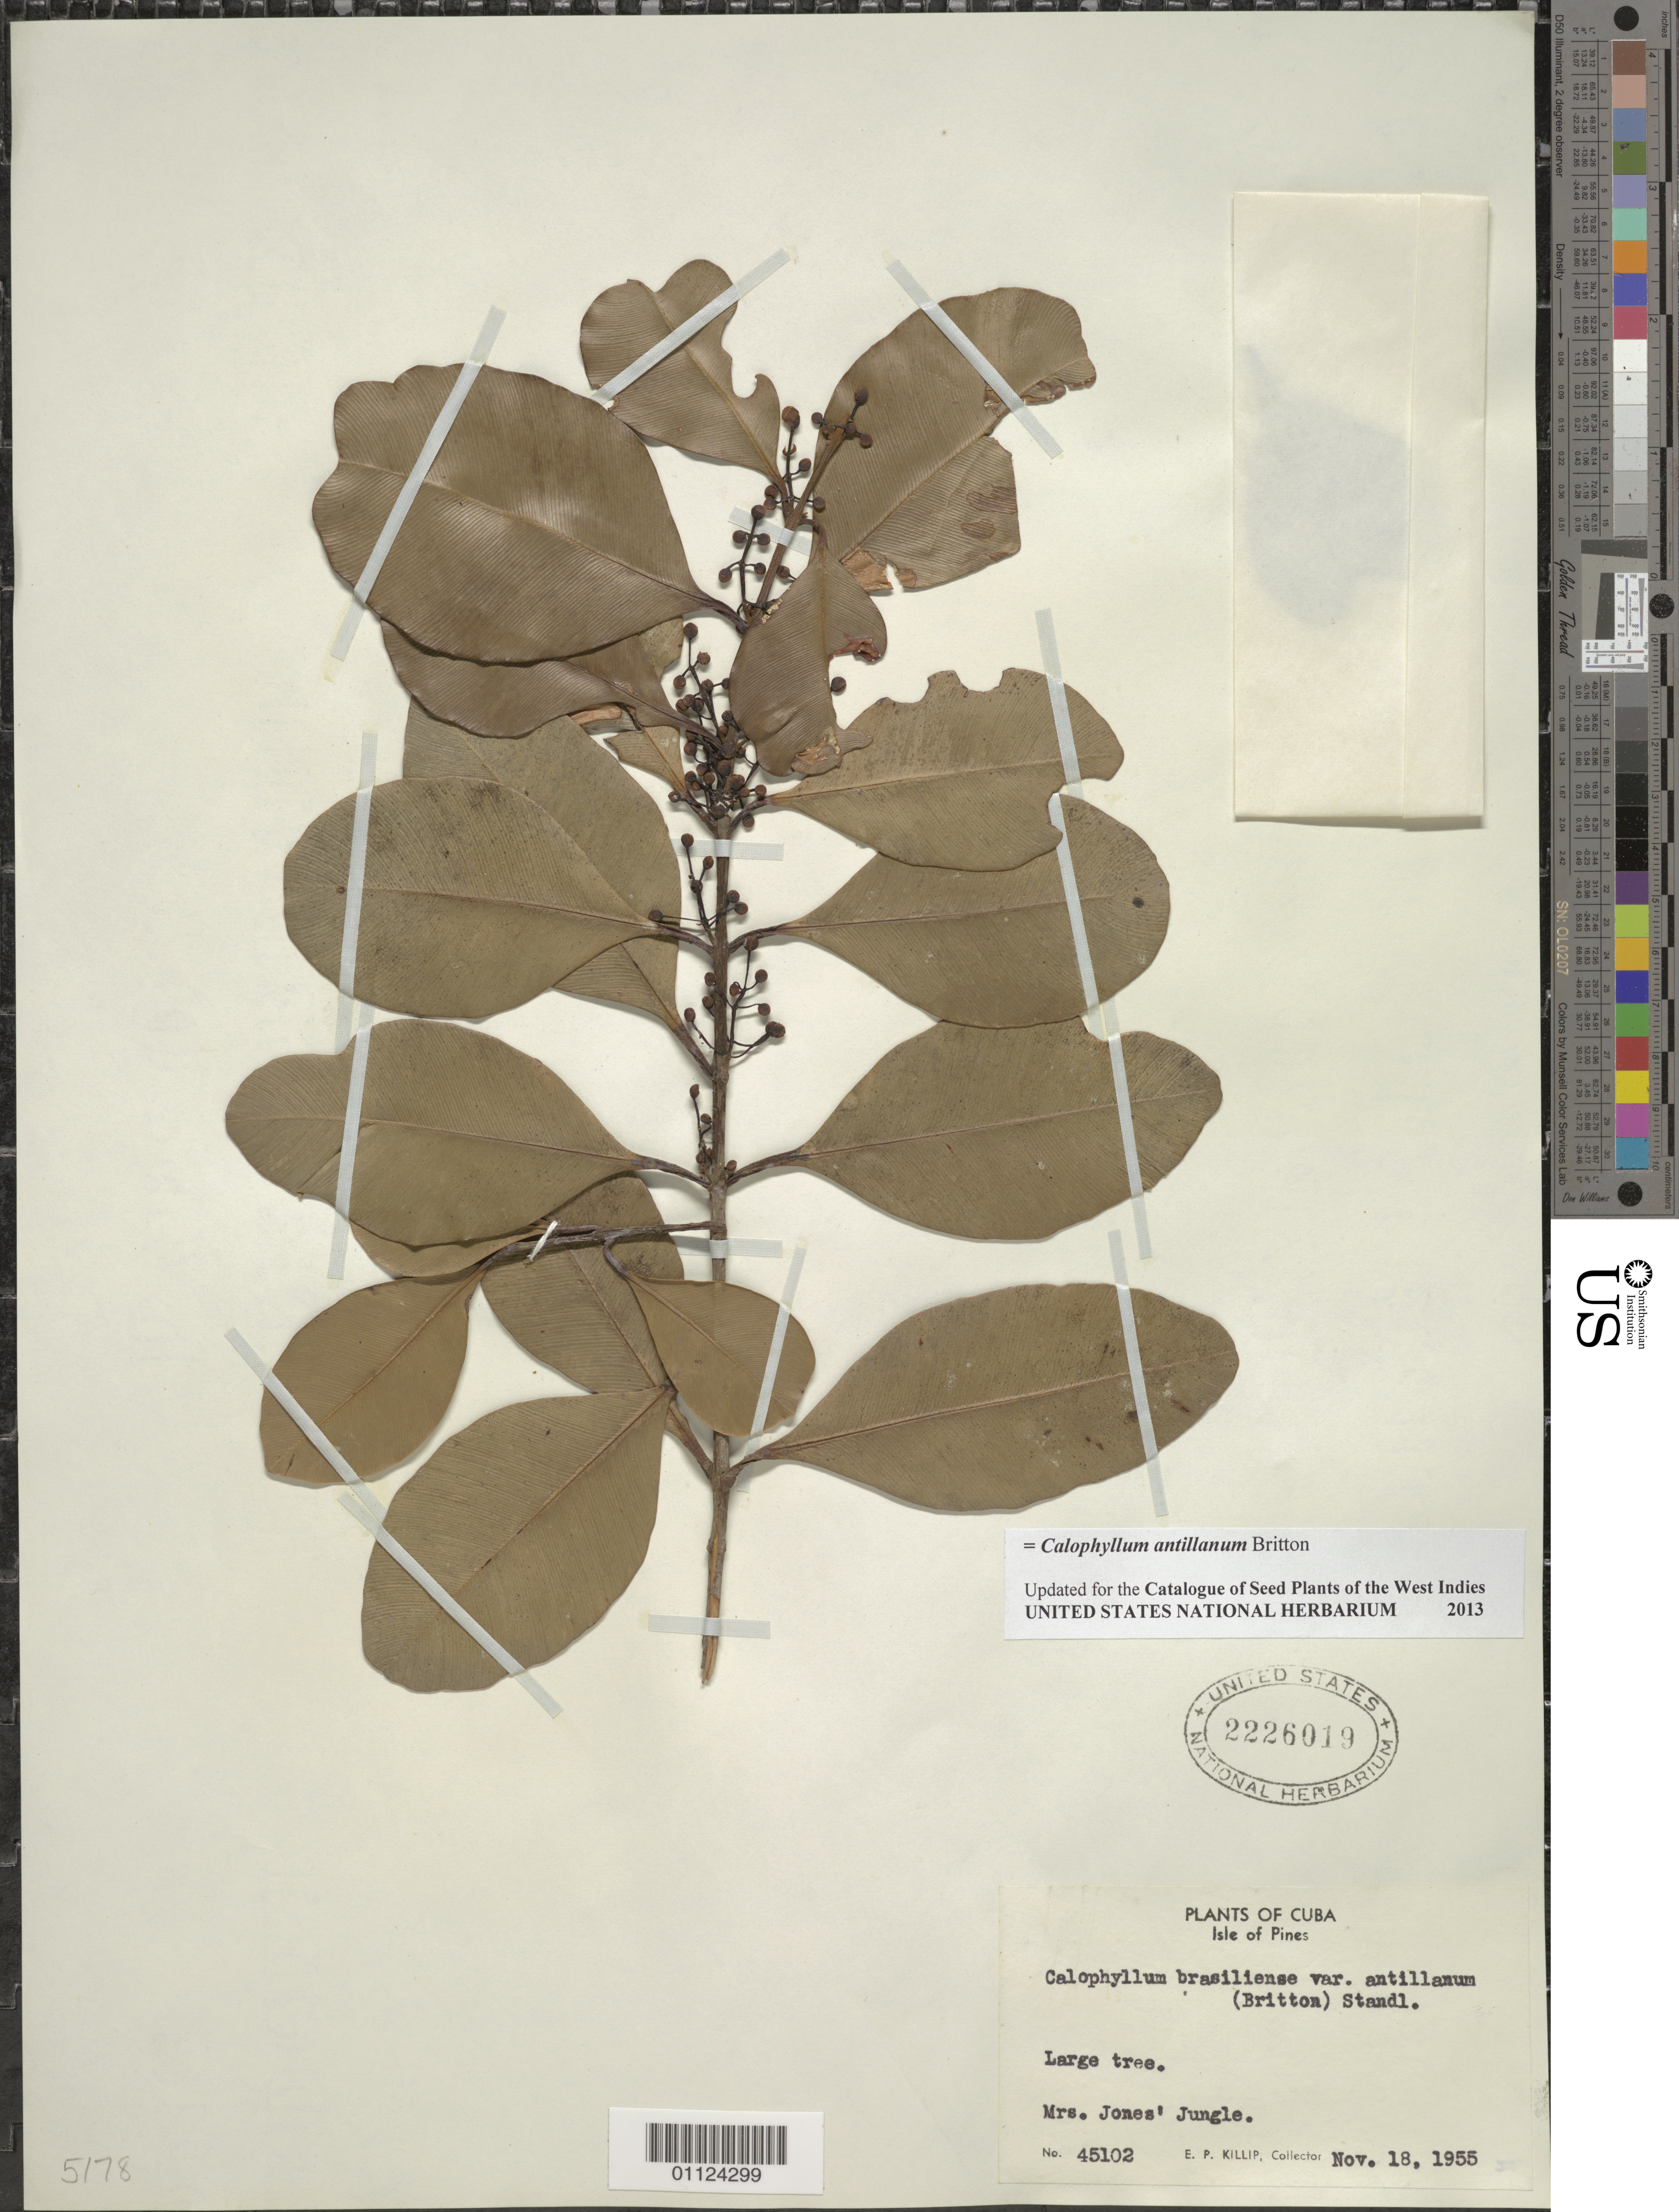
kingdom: Plantae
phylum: Tracheophyta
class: Magnoliopsida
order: Malpighiales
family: Calophyllaceae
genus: Calophyllum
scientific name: Calophyllum antillanum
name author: Britton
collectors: E. P. Killip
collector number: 45102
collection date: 1955-11-18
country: Cuba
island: Isla de la Juventud (Isle of Pines)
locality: Mrs. Jones' Jungle.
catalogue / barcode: US 2226019